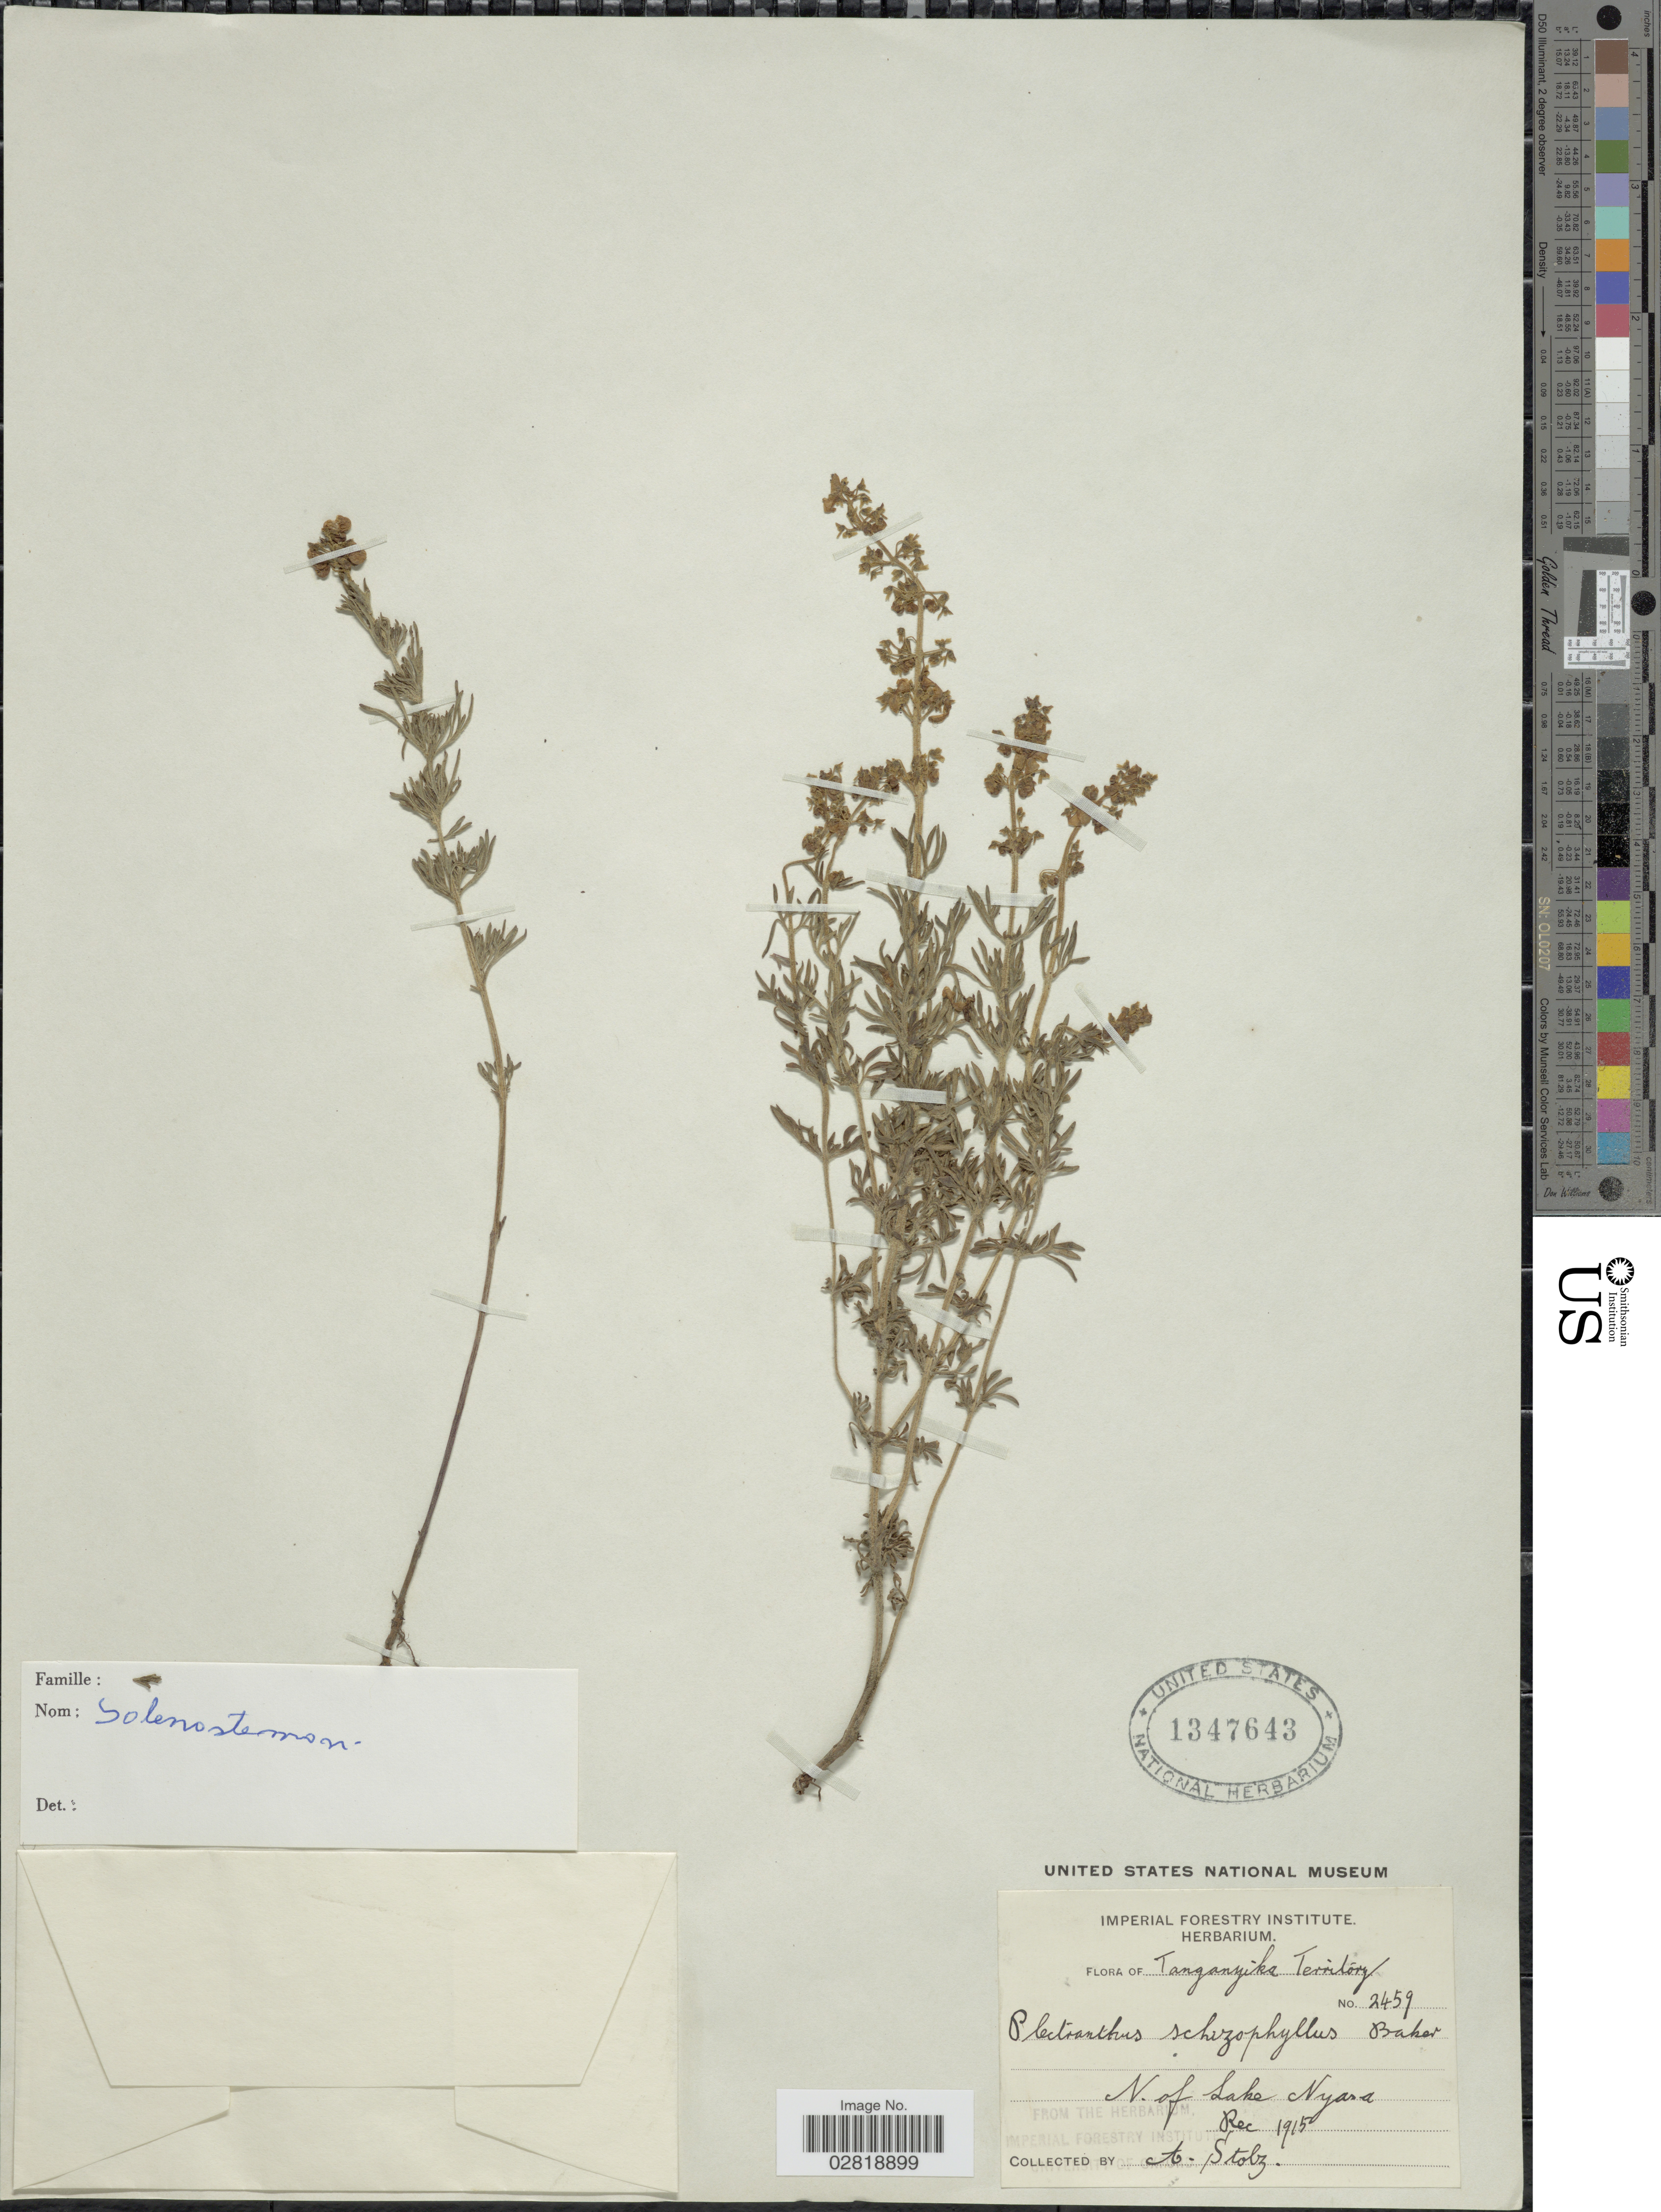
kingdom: Plantae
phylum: Tracheophyta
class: Magnoliopsida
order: Lamiales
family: Lamiaceae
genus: Solenostemon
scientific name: Solenostemon sp.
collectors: A. Stolz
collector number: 2459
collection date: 1915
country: Tanzania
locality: Tanganyika Territory. N. of Lake Nyasa.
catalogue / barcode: US 1347643